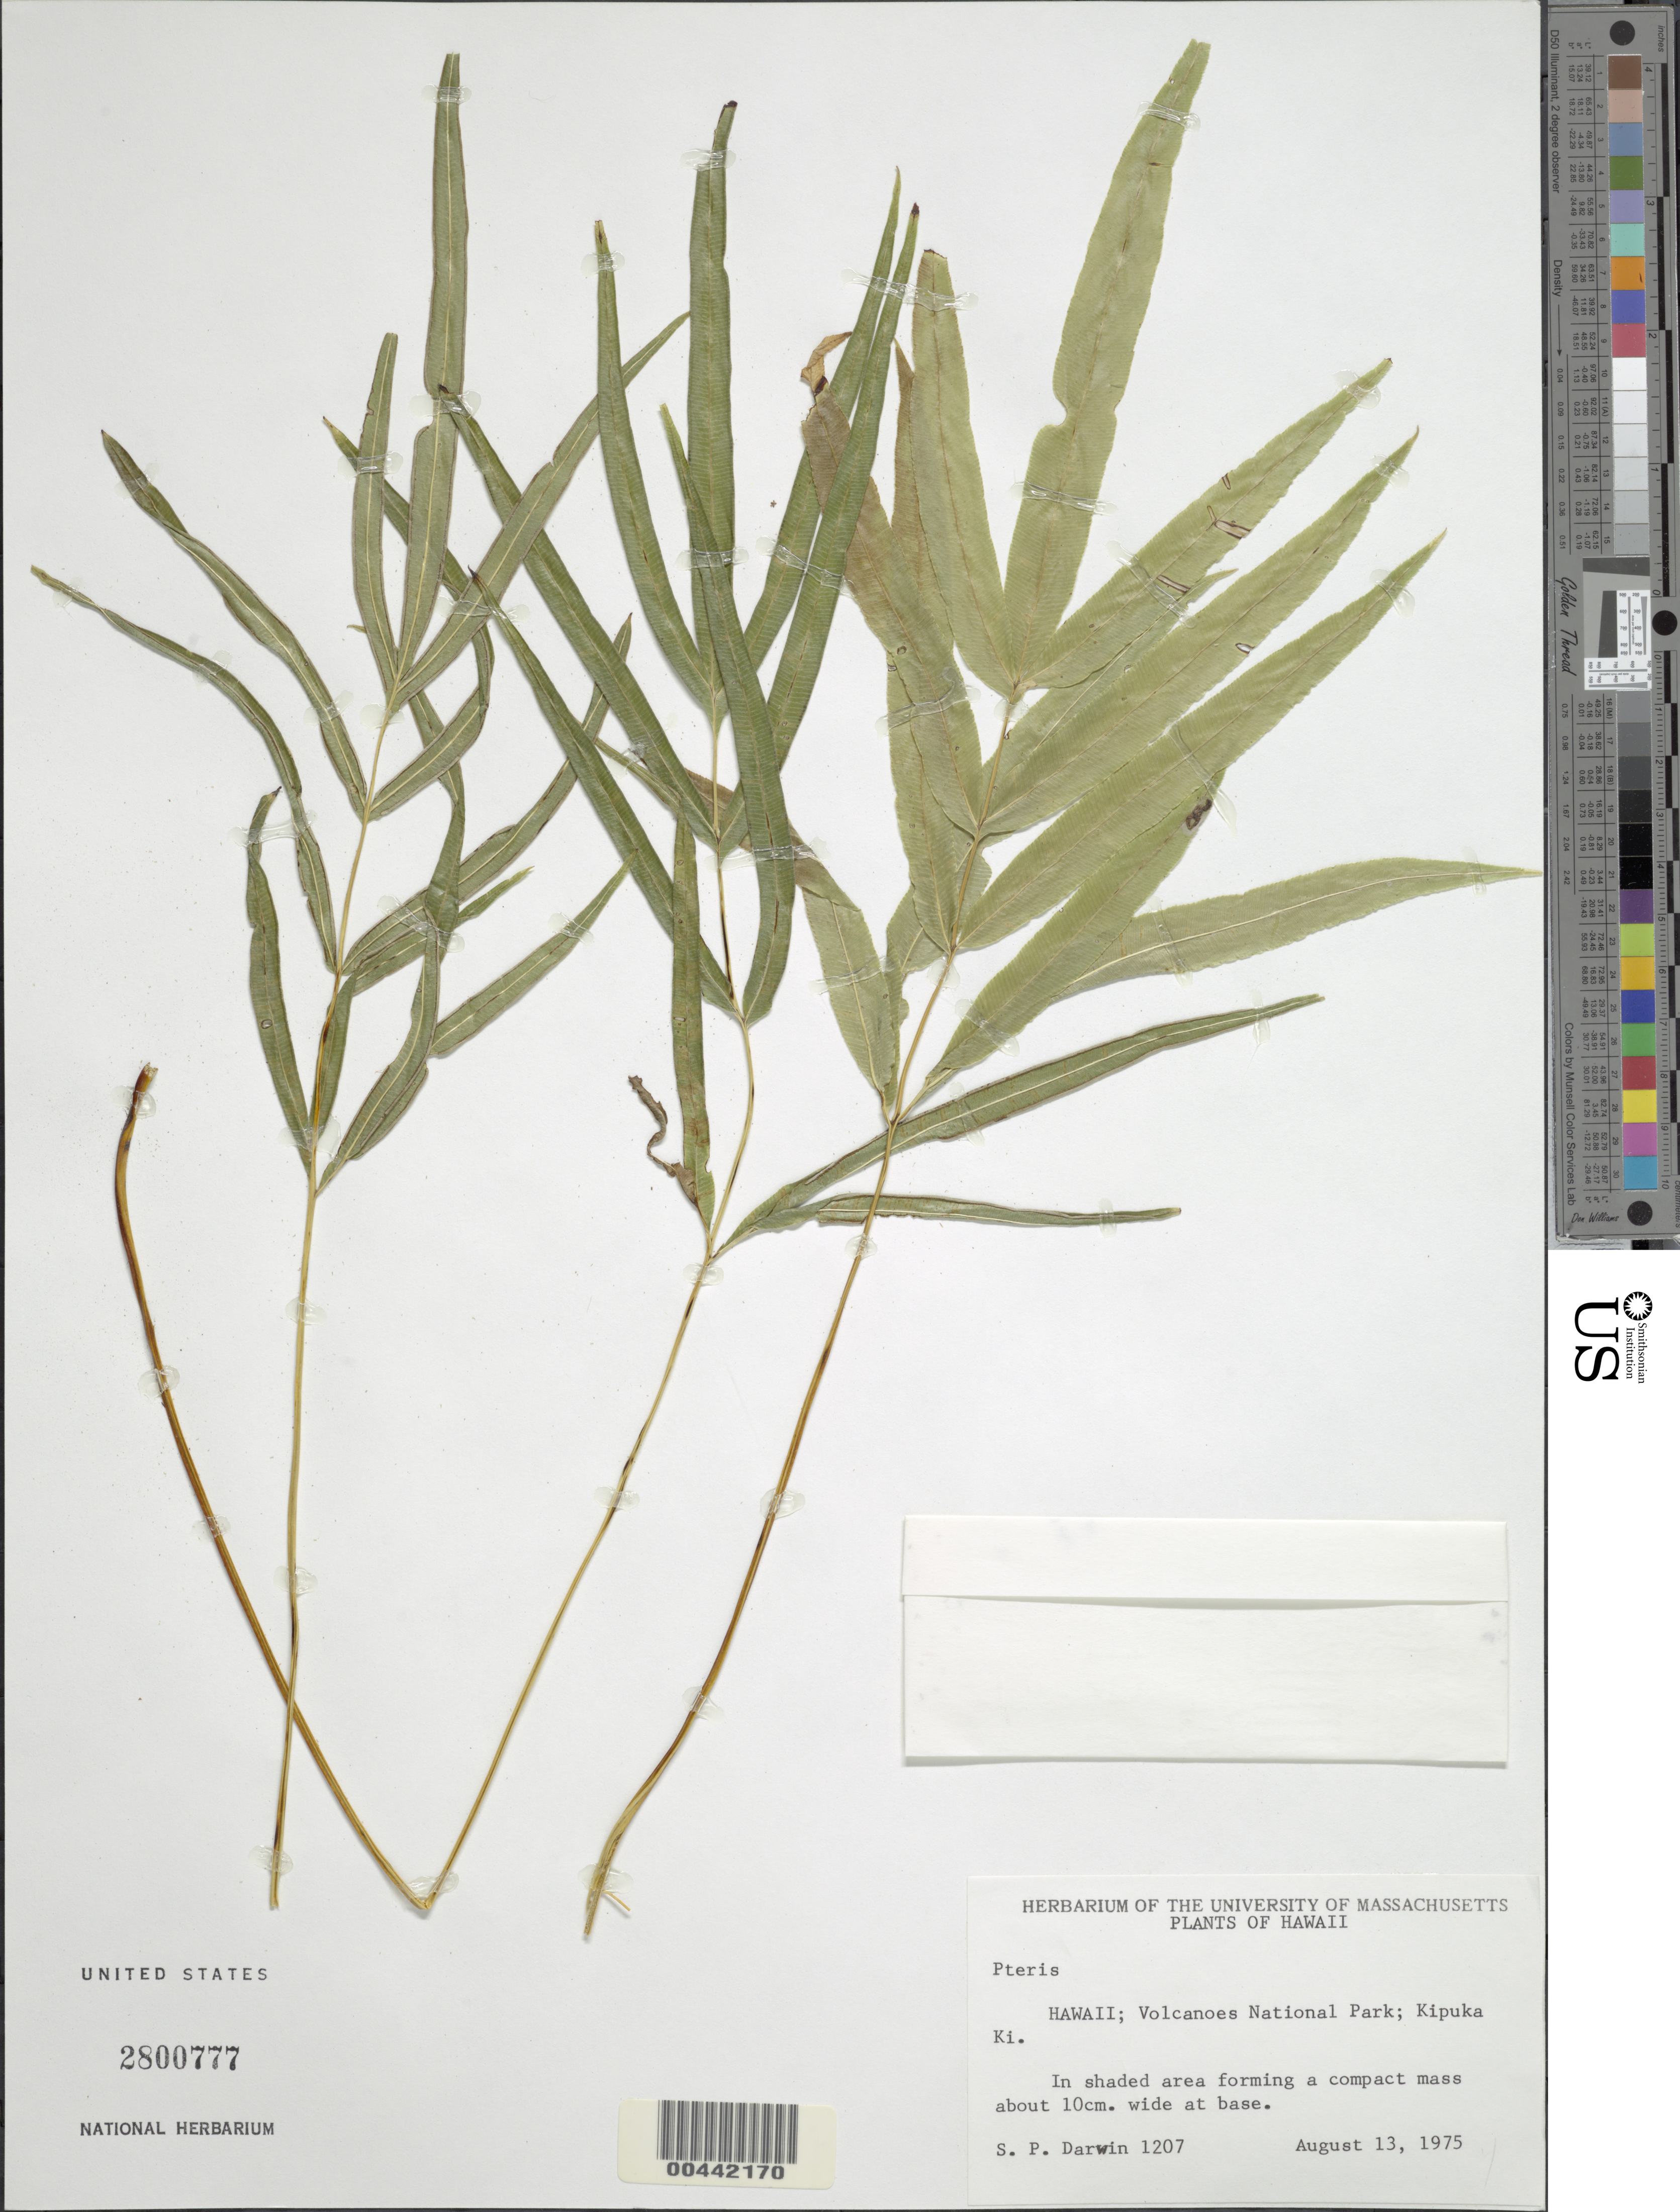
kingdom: Plantae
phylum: Tracheophyta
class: Polypodiopsida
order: Polypodiales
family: Pteridaceae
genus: Pteris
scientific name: Pteris cretica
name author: L.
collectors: S. P. Darwin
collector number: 1207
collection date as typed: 13 Aug 1975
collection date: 1975-08-13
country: United States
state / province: Hawaii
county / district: Hawaii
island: Hawaii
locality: Volcanoes National Park, Kipuka Ki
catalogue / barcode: US 2800777